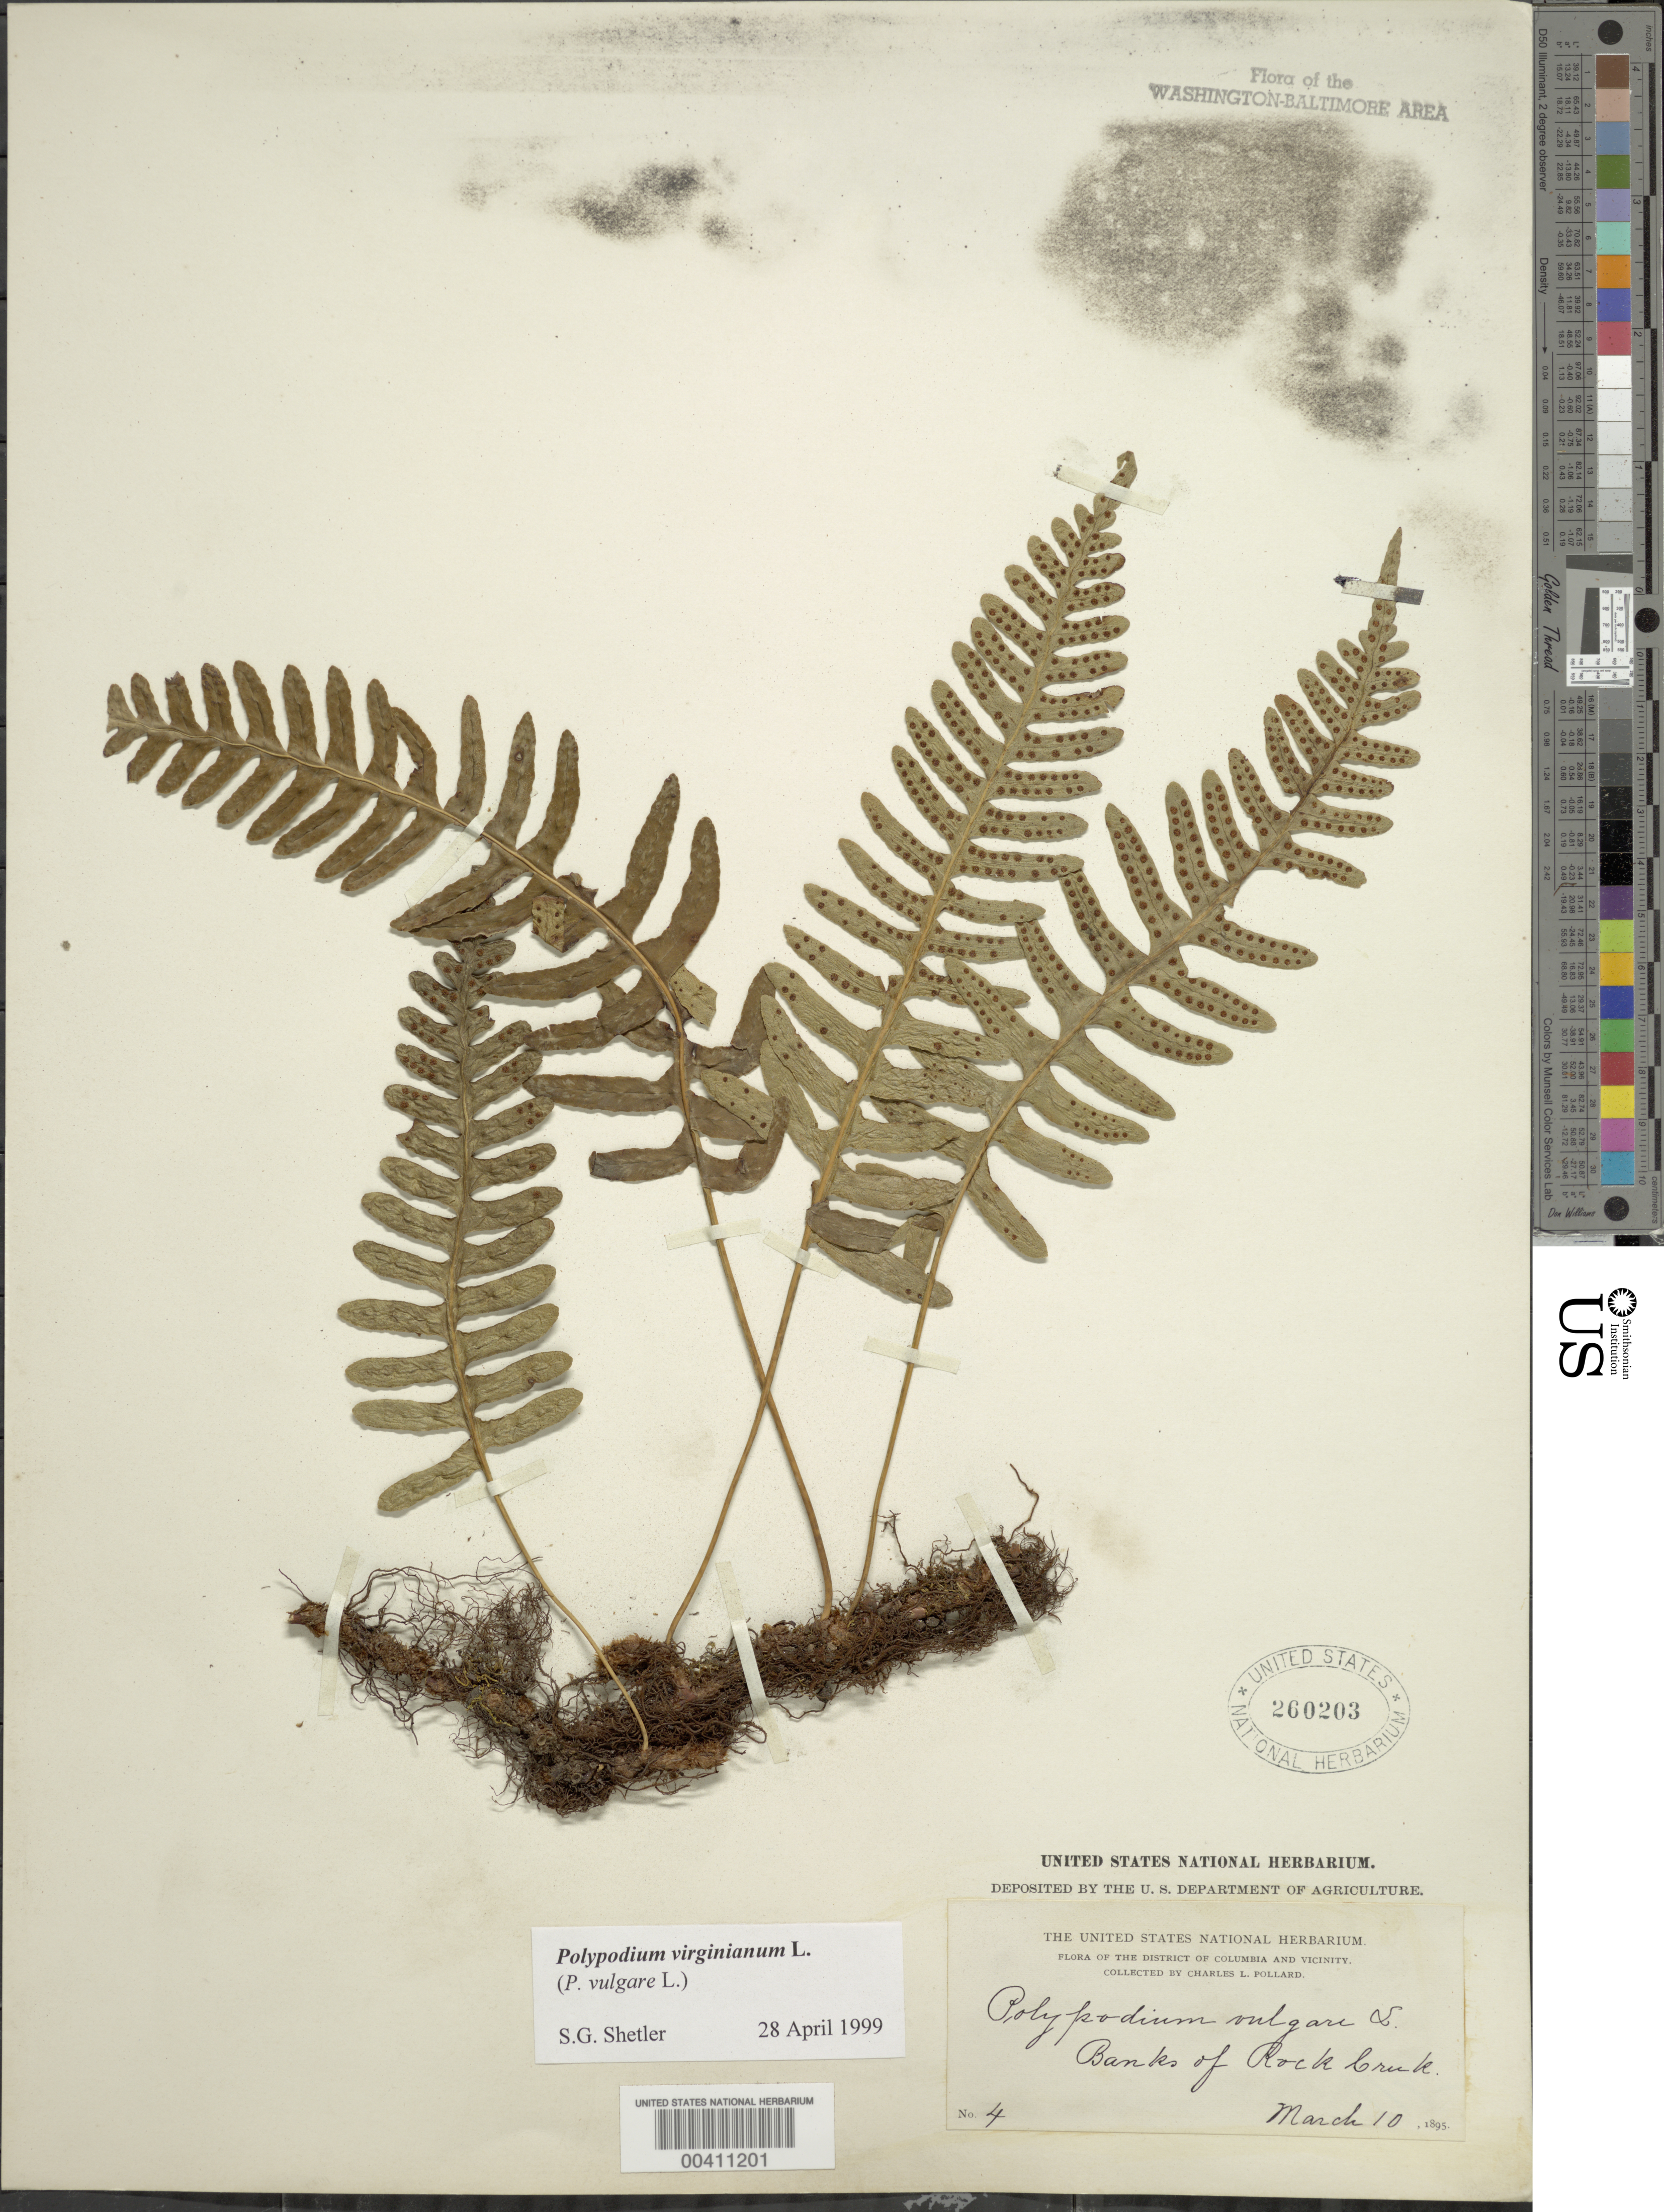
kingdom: Plantae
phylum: Tracheophyta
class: Polypodiopsida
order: Polypodiales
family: Polypodiaceae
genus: Polypodium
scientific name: Polypodium virginianum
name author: L.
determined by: Shetler, Stanwyn G., (US), NMNH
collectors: C. L. Pollard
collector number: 4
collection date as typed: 10 Mar 1895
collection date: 1895-03-10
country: United States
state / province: District of Columbia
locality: Rock Creek Rock Creek Park and Vicinity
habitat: Banks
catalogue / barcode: US 260203